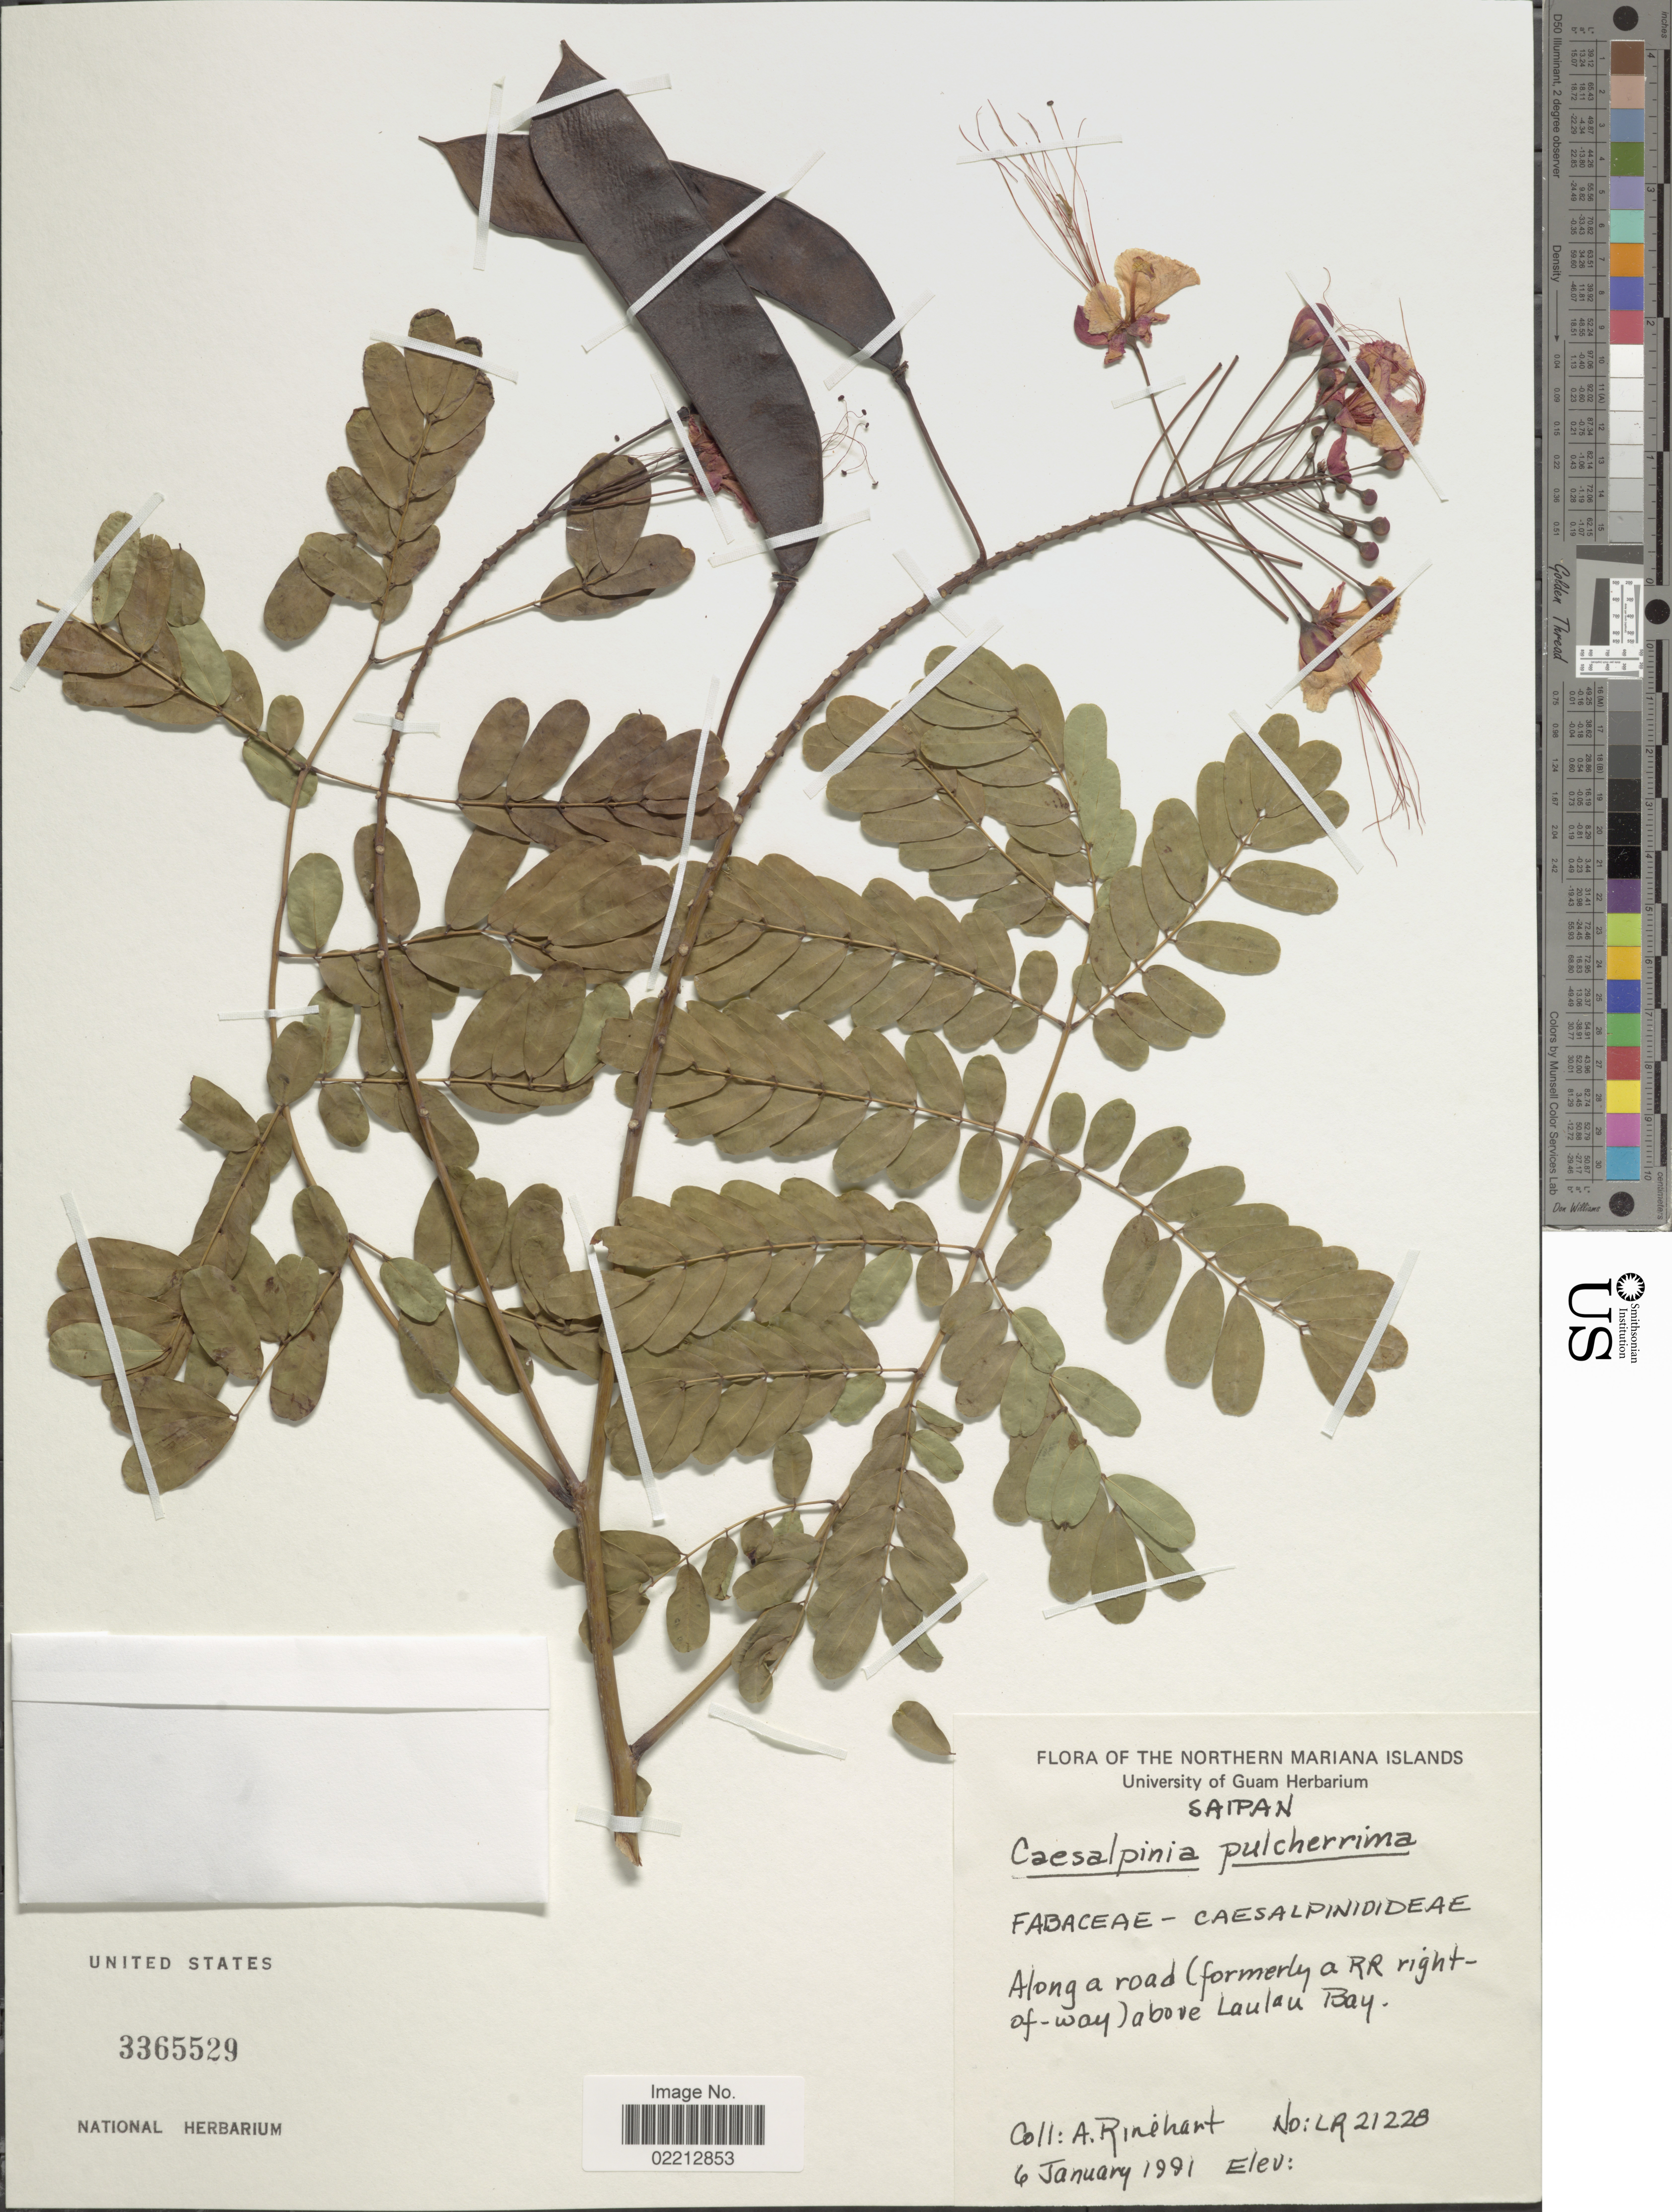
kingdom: Plantae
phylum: Tracheophyta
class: Magnoliopsida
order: Fabales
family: Fabaceae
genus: Caesalpinia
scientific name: Caesalpinia pulcherrima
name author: (L.) Sw.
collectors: A. Rinehart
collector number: LR21228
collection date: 1991-01-06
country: Northern Mariana Islands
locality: Saipan, Along a road (formerly a RR right-of-way) above Laulau Bay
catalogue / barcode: US 3365529